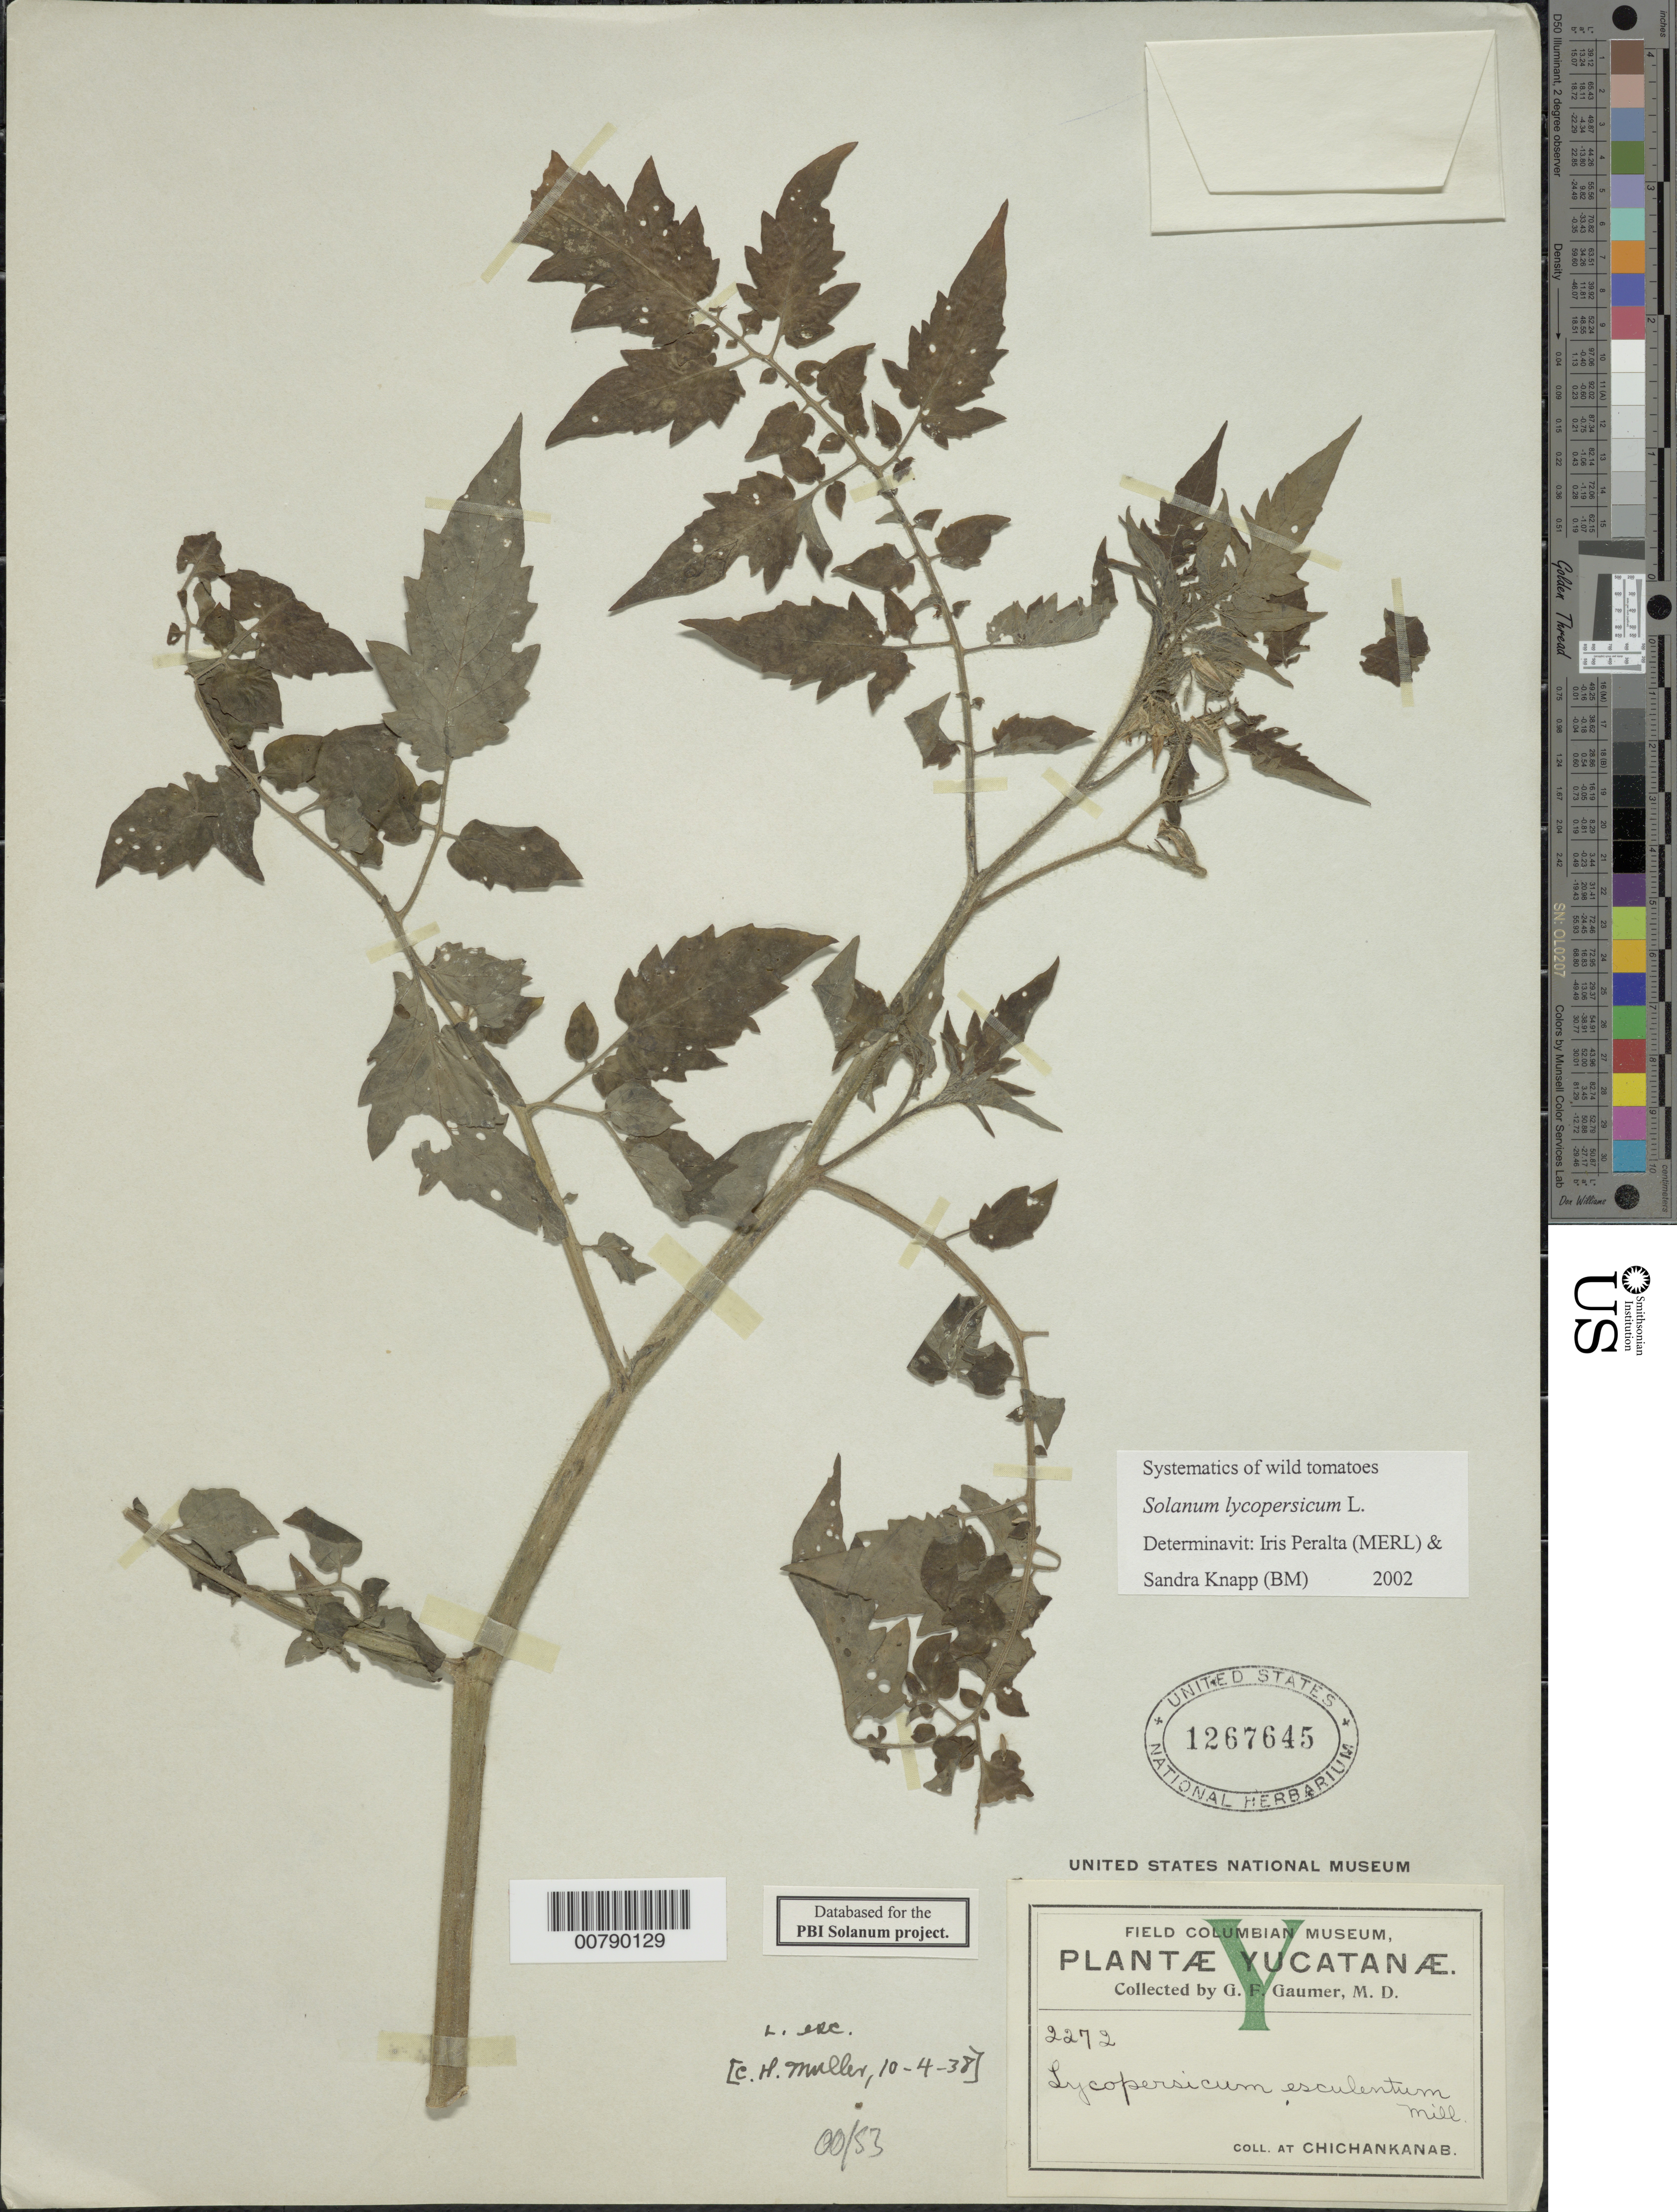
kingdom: Plantae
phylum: Tracheophyta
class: Magnoliopsida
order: Solanales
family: Solanaceae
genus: Solanum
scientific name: Solanum lycopersicum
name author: L.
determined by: Peralta, Iris E.; Knapp, S. D.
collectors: G. F. Gaumer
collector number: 2272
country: Mexico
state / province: Yucatán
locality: Chichankanab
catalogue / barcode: US 1267645